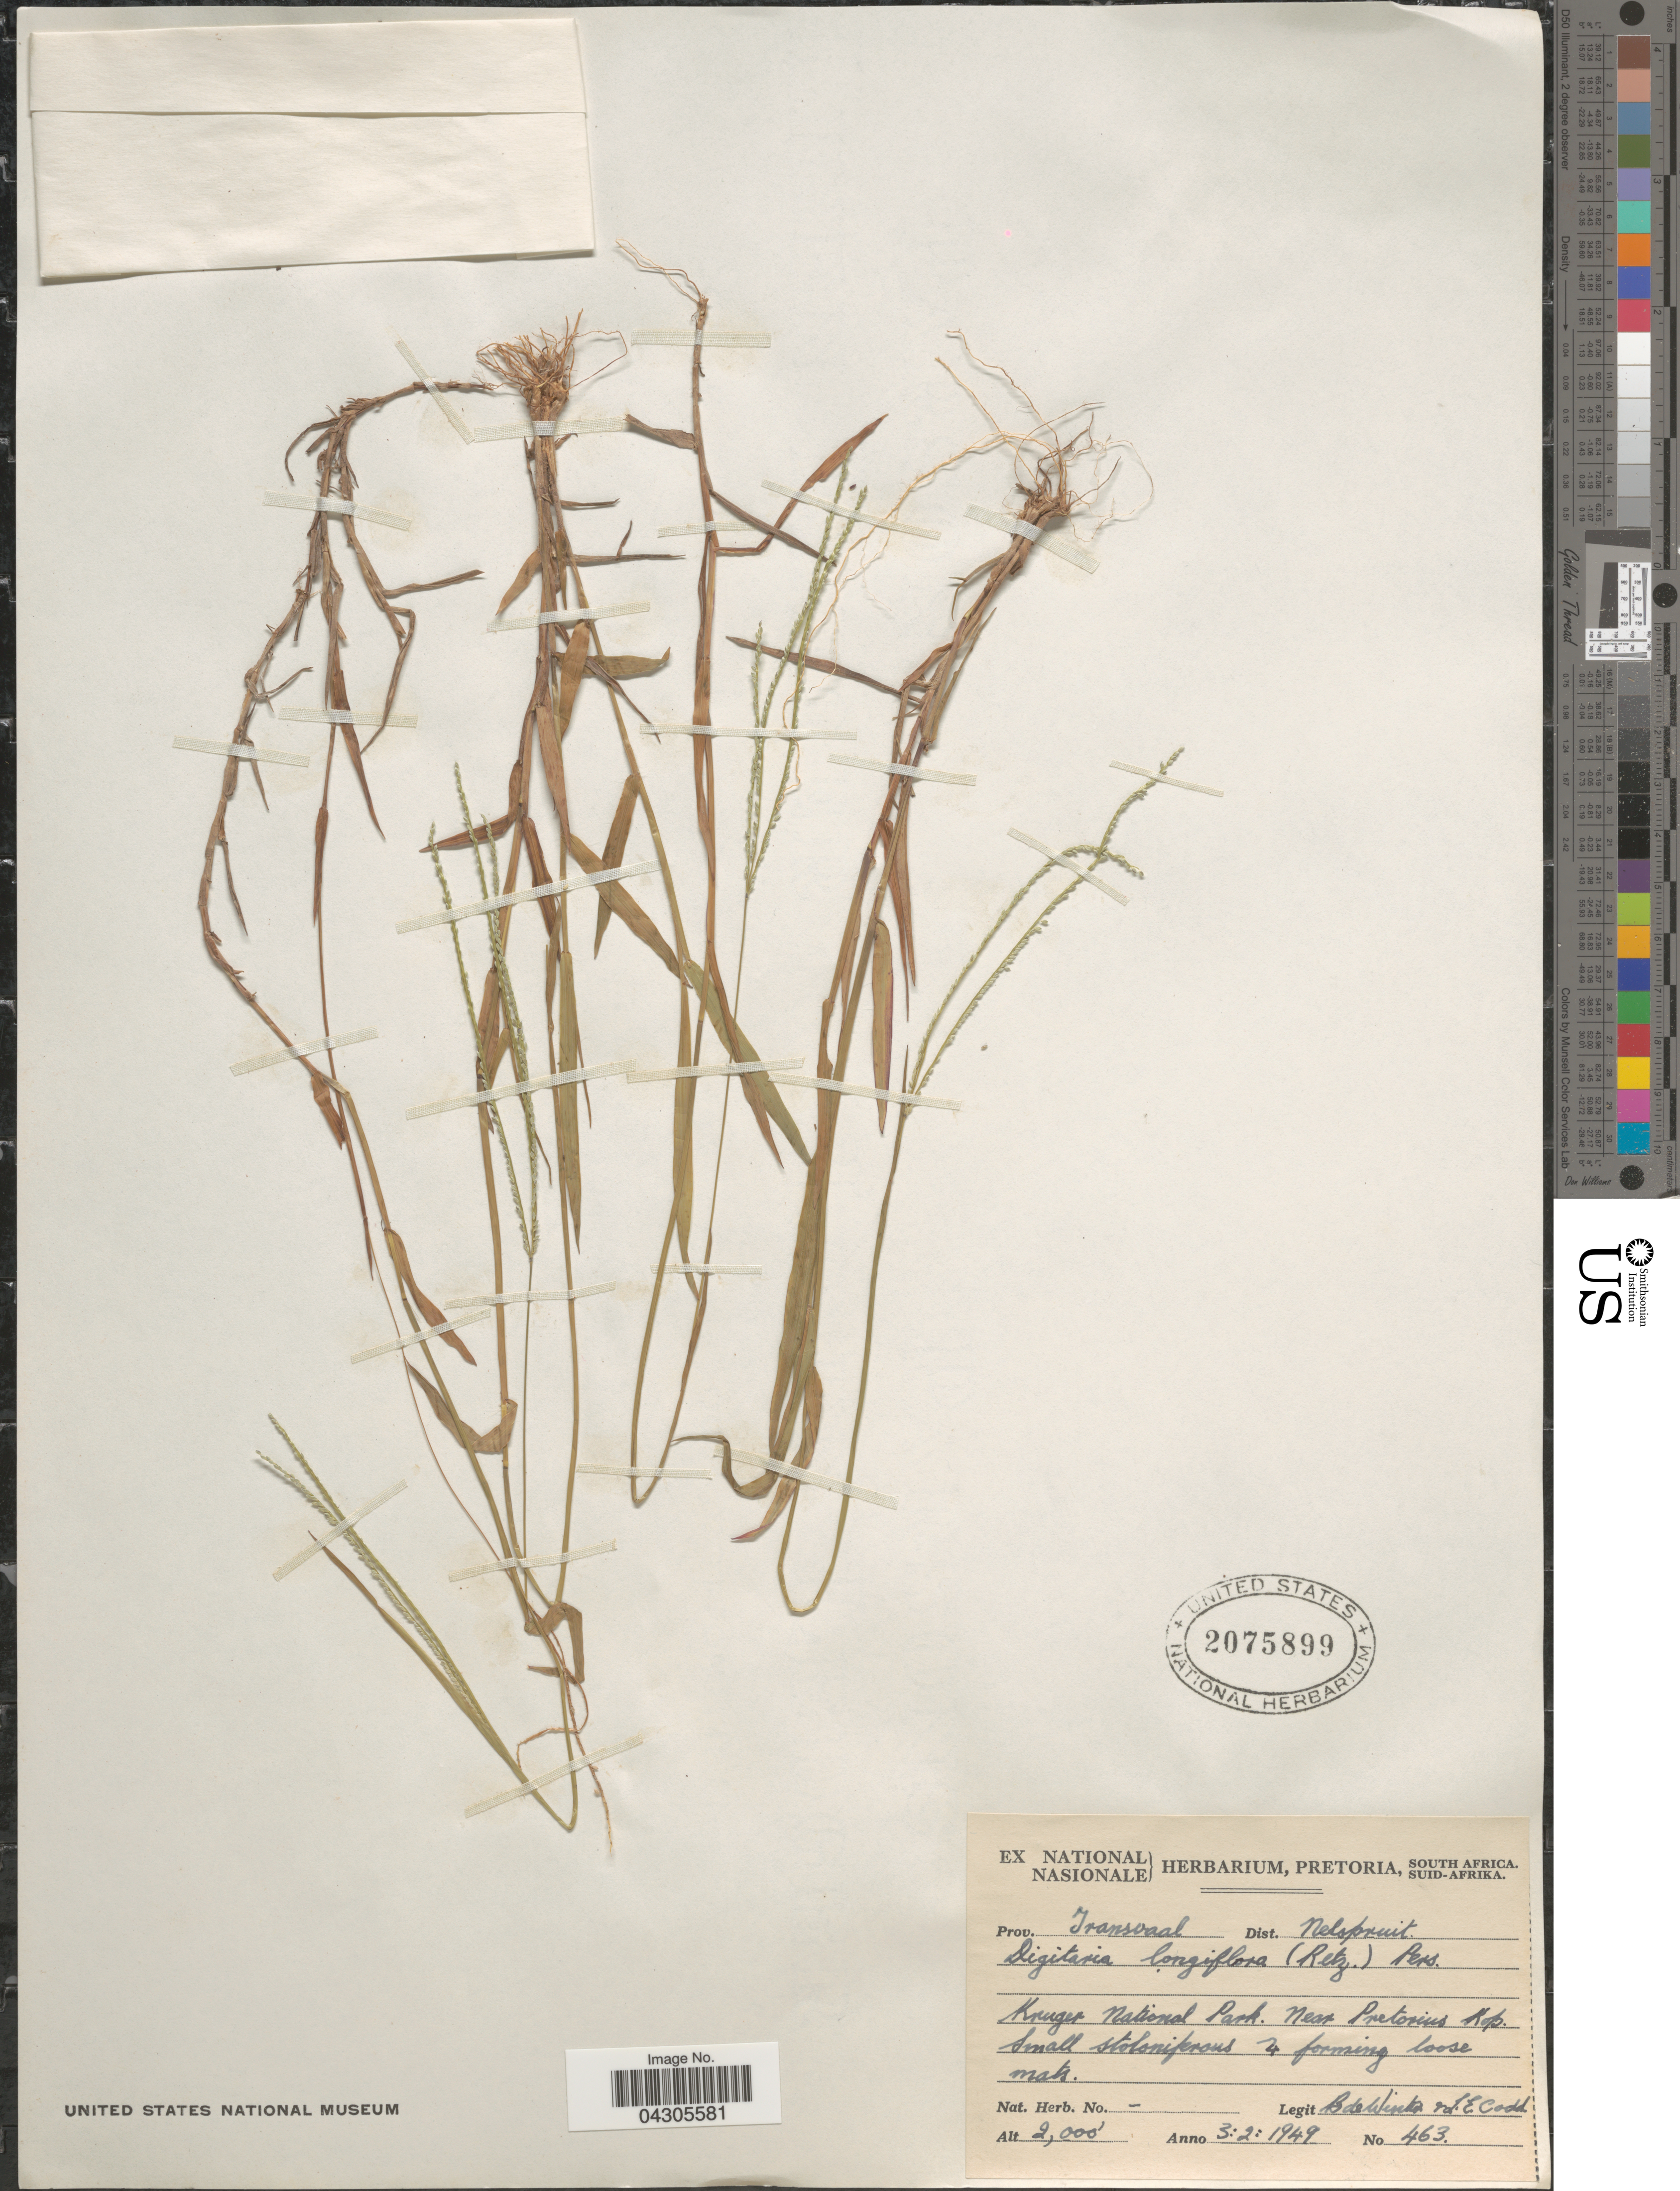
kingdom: Plantae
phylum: Tracheophyta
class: Liliopsida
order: Poales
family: Poaceae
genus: Digitaria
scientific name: Digitaria longiflora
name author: (Retz.) Pers.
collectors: B. de Winter & L. Codd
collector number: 463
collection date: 1949-02-03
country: South Africa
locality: Prov. Transvaal. Dist. Nelspruit. Kruger National Park. Near Pretorius Kop.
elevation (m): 610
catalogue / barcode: US 2075899